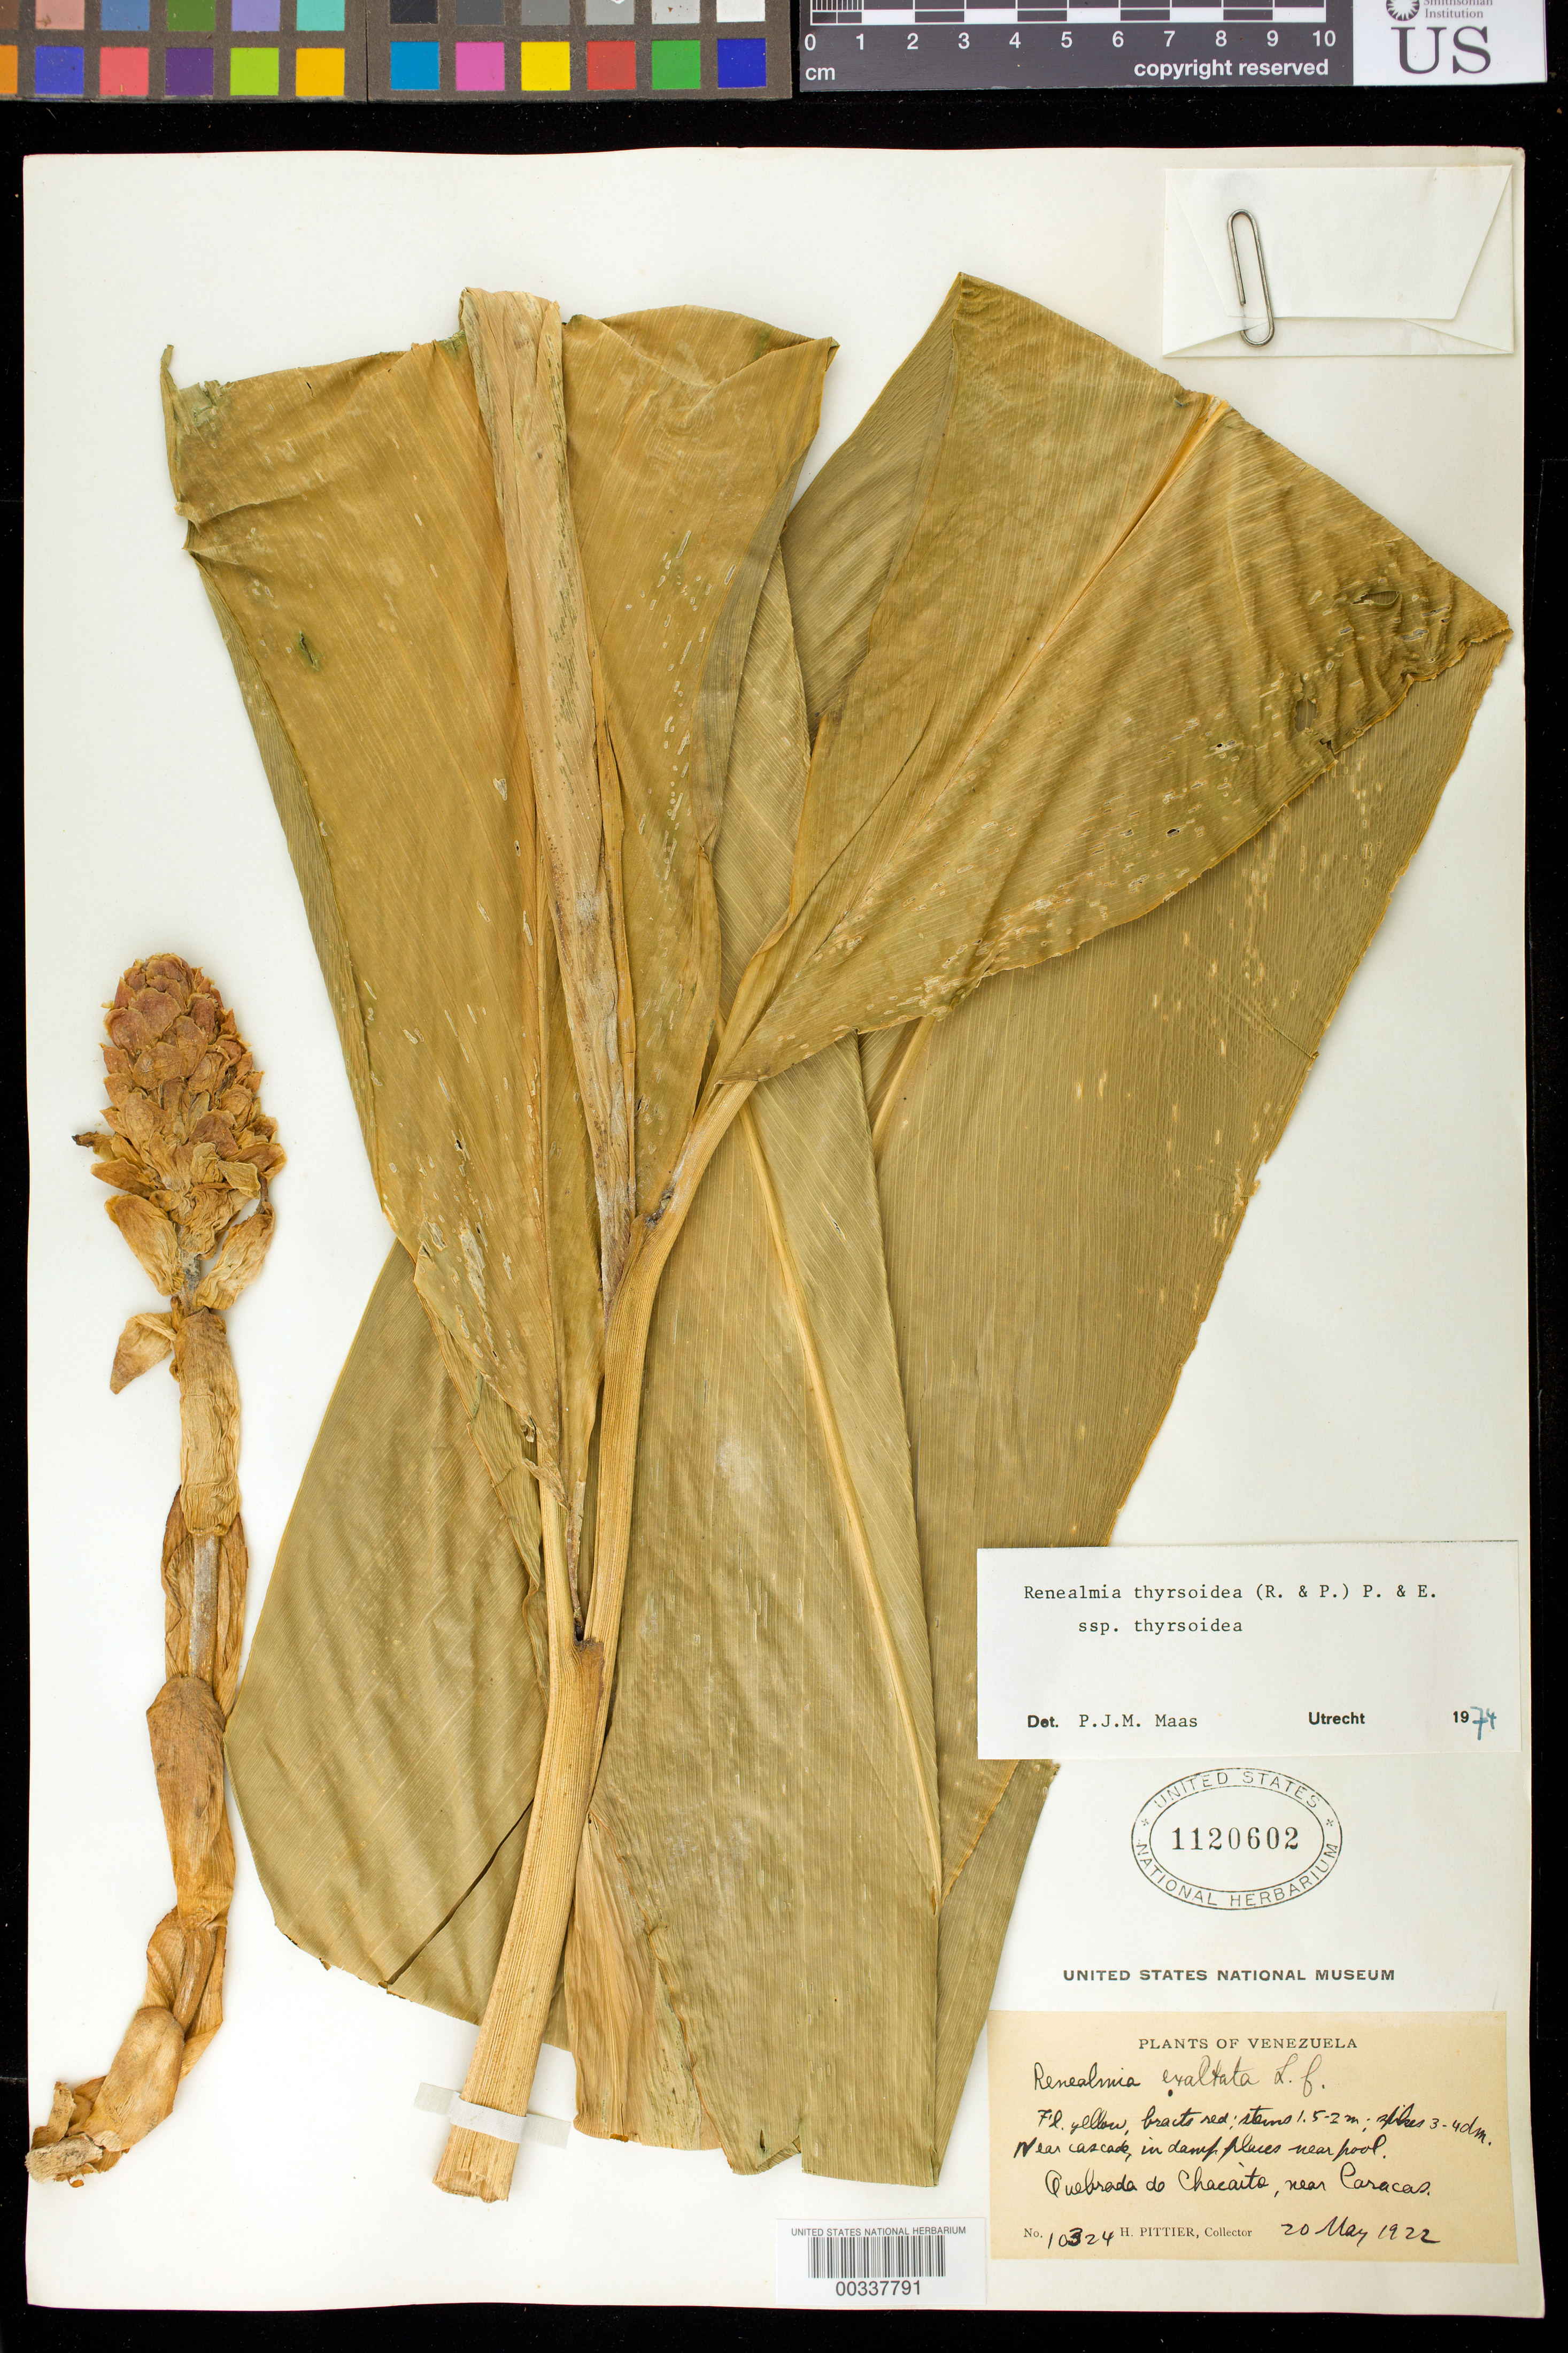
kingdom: Plantae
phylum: Tracheophyta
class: Liliopsida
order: Zingiberales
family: Zingiberaceae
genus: Renealmia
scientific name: Renealmia thyrsoidea subsp. thyrsoidea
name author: (Ruiz & Pav.) Poepp. & Endl.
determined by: Maas, Paul J. M.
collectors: H. F. Pittier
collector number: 10324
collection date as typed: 20 May 1922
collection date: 1922-05-20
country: Venezuela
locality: Quebrada de chacaito, near caracas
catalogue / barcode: US 1120602